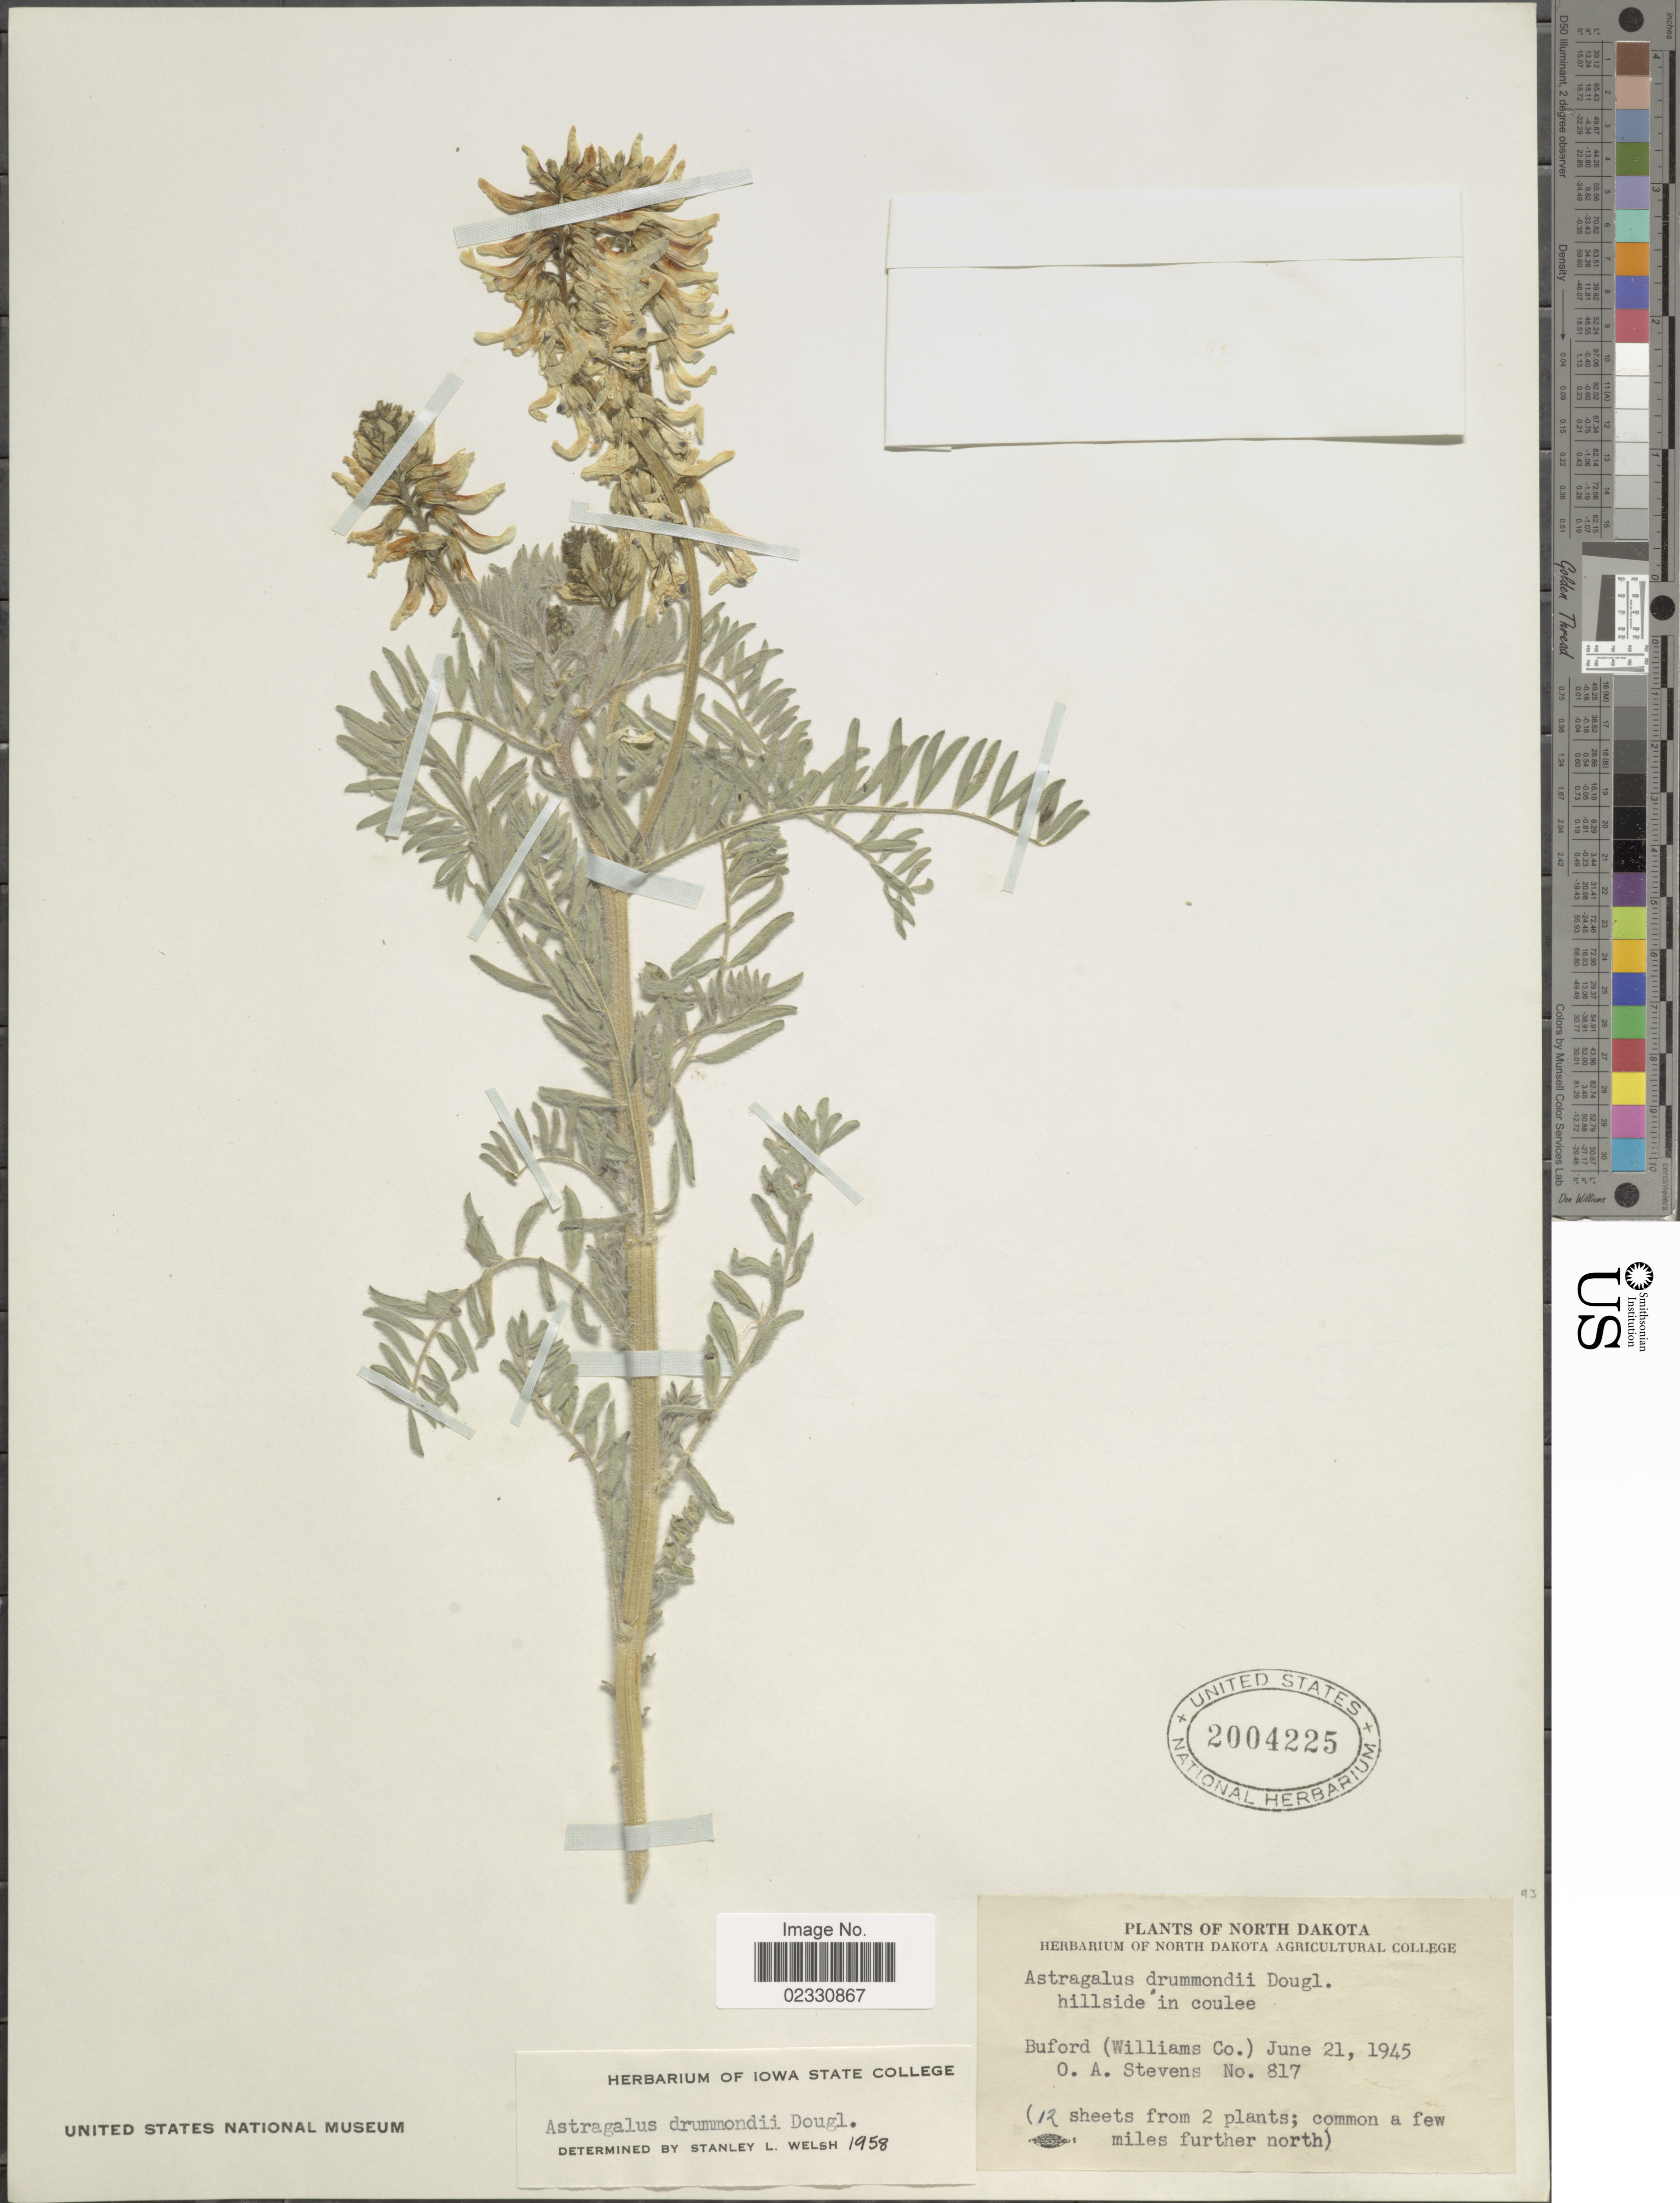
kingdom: Plantae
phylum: Tracheophyta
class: Magnoliopsida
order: Fabales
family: Fabaceae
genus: Astragalus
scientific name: Astragalus drummondii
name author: Hook.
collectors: O. A. Stevens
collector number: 817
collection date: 1945-06-21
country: United States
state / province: North Dakota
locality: Hillside in coulee, Buford (Williams Co)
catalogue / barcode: US 2004225